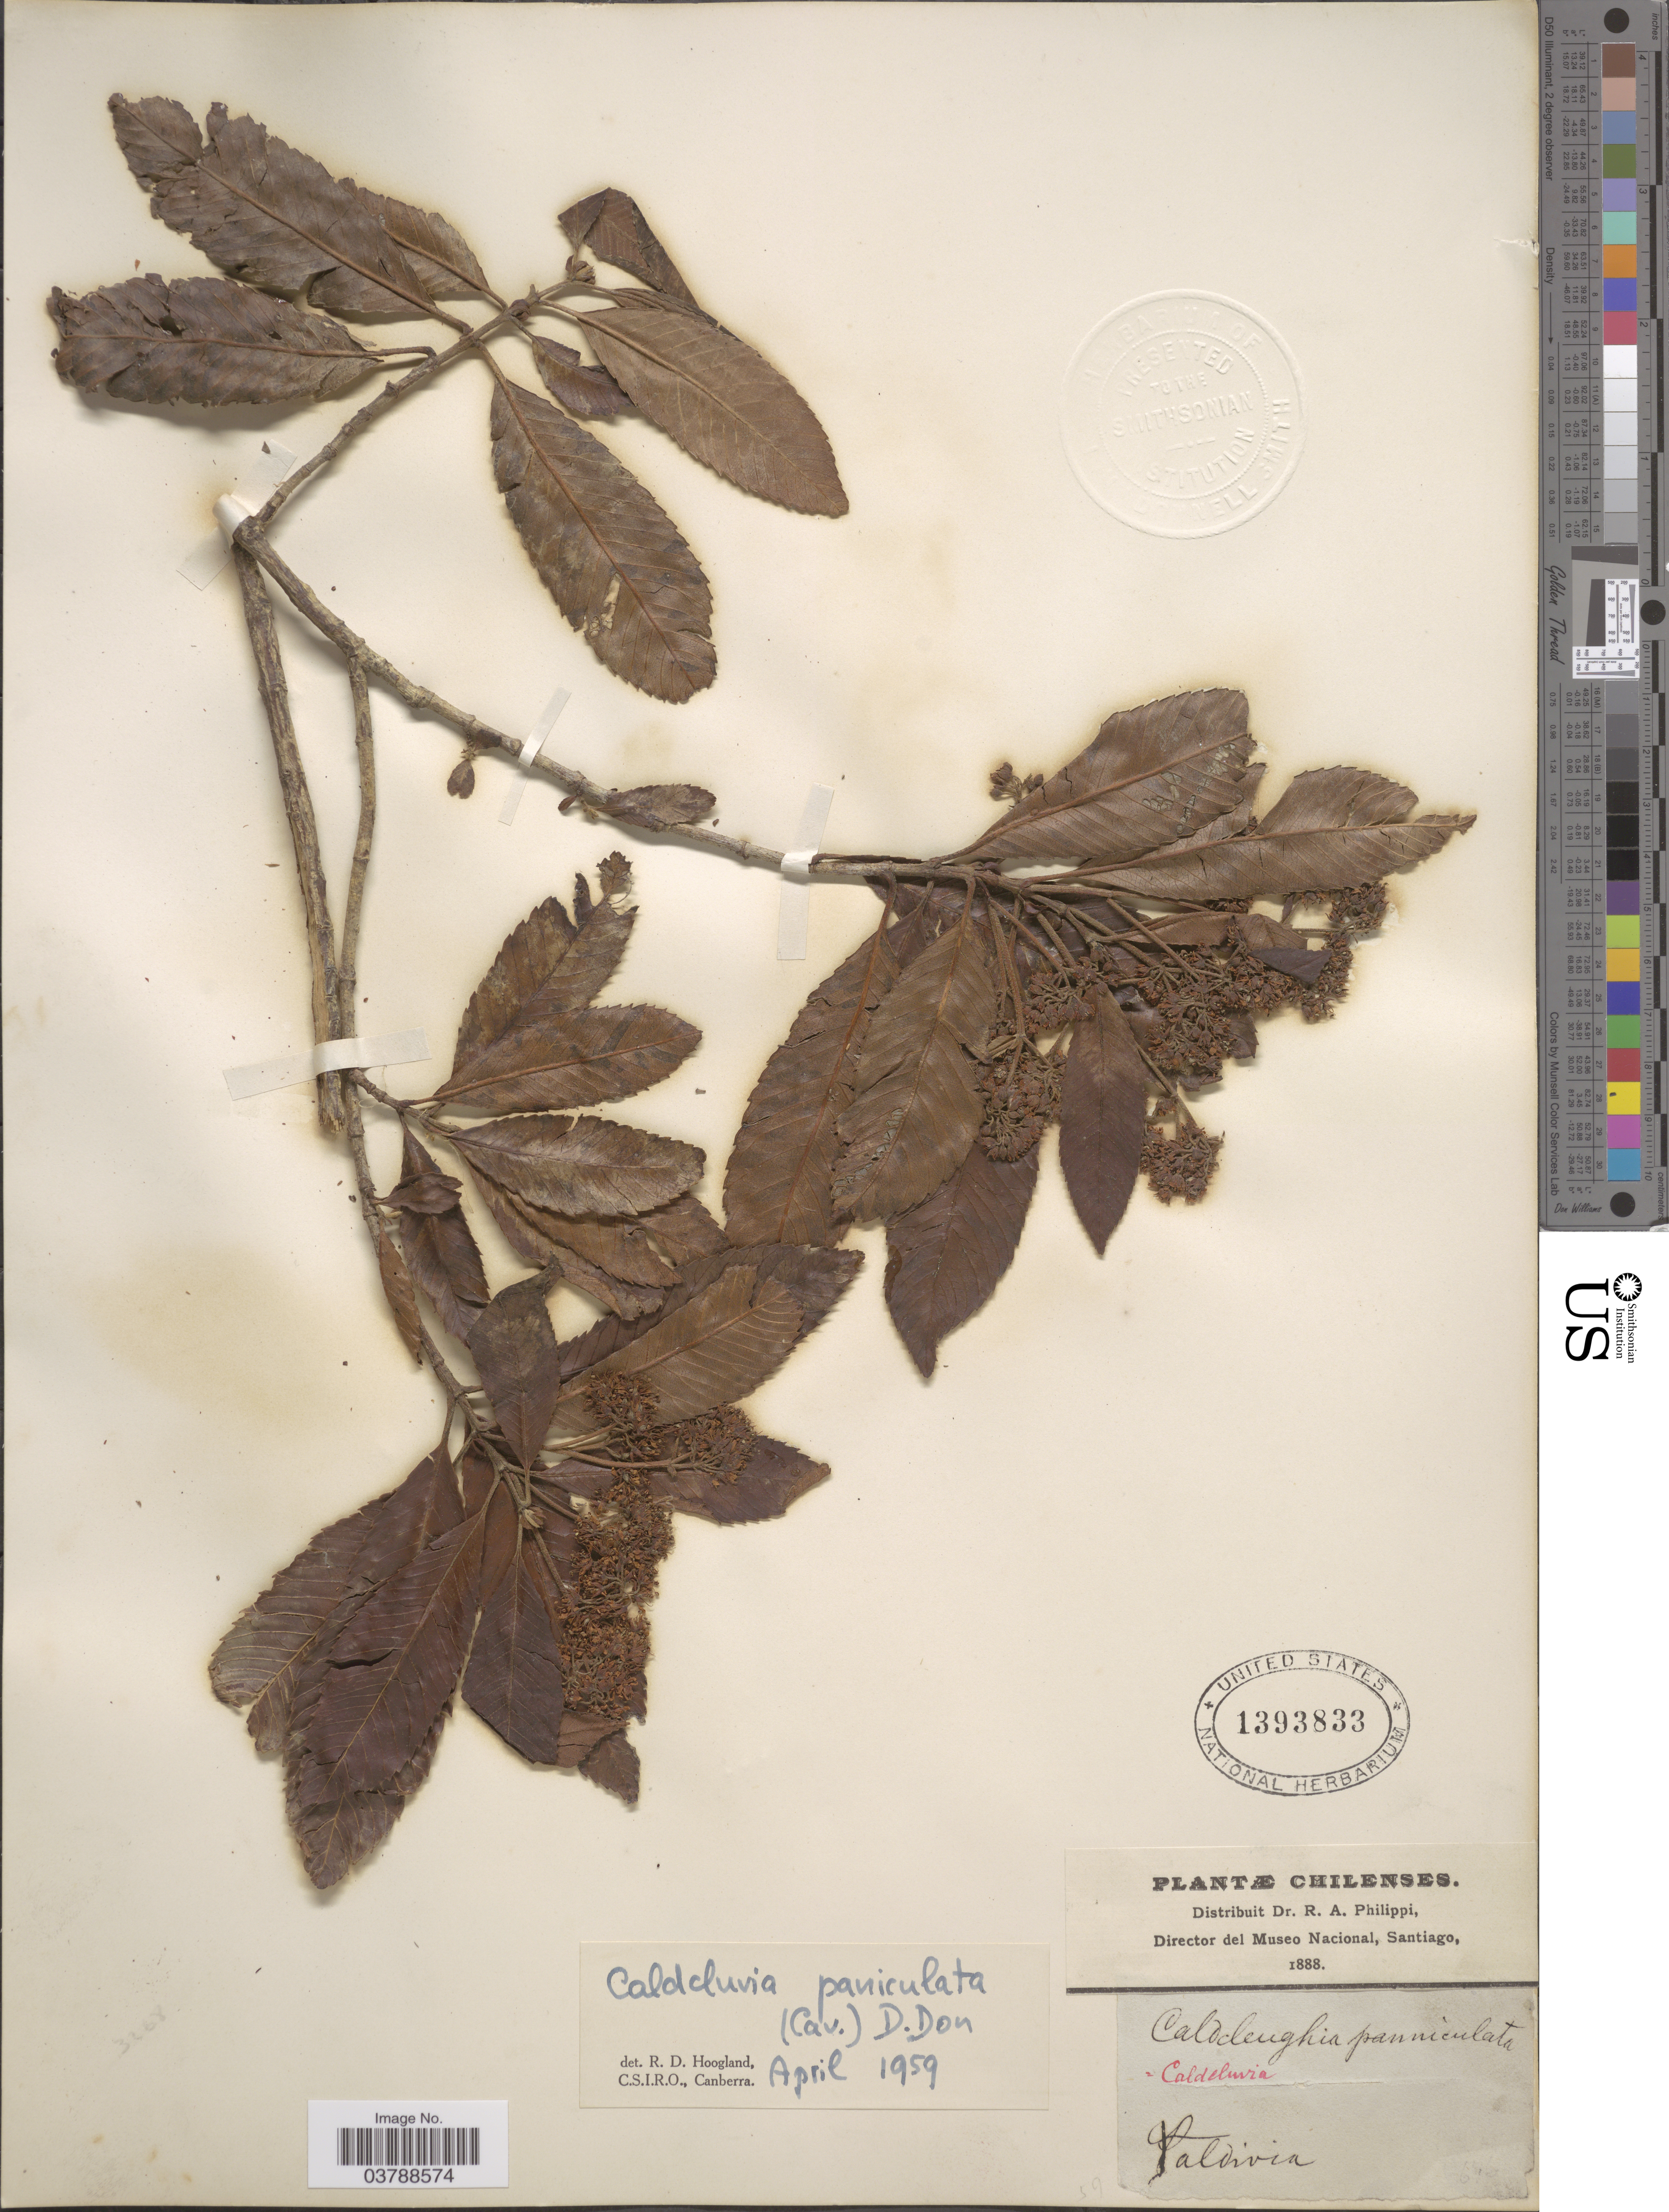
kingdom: Plantae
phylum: Tracheophyta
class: Magnoliopsida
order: Oxalidales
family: Cunoniaceae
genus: Caldcluvia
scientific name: Caldcluvia paniculata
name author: (Cav.) D. Don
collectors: ex. herb. R.A. Philippi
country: Chile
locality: Valdivia.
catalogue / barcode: US 1393833